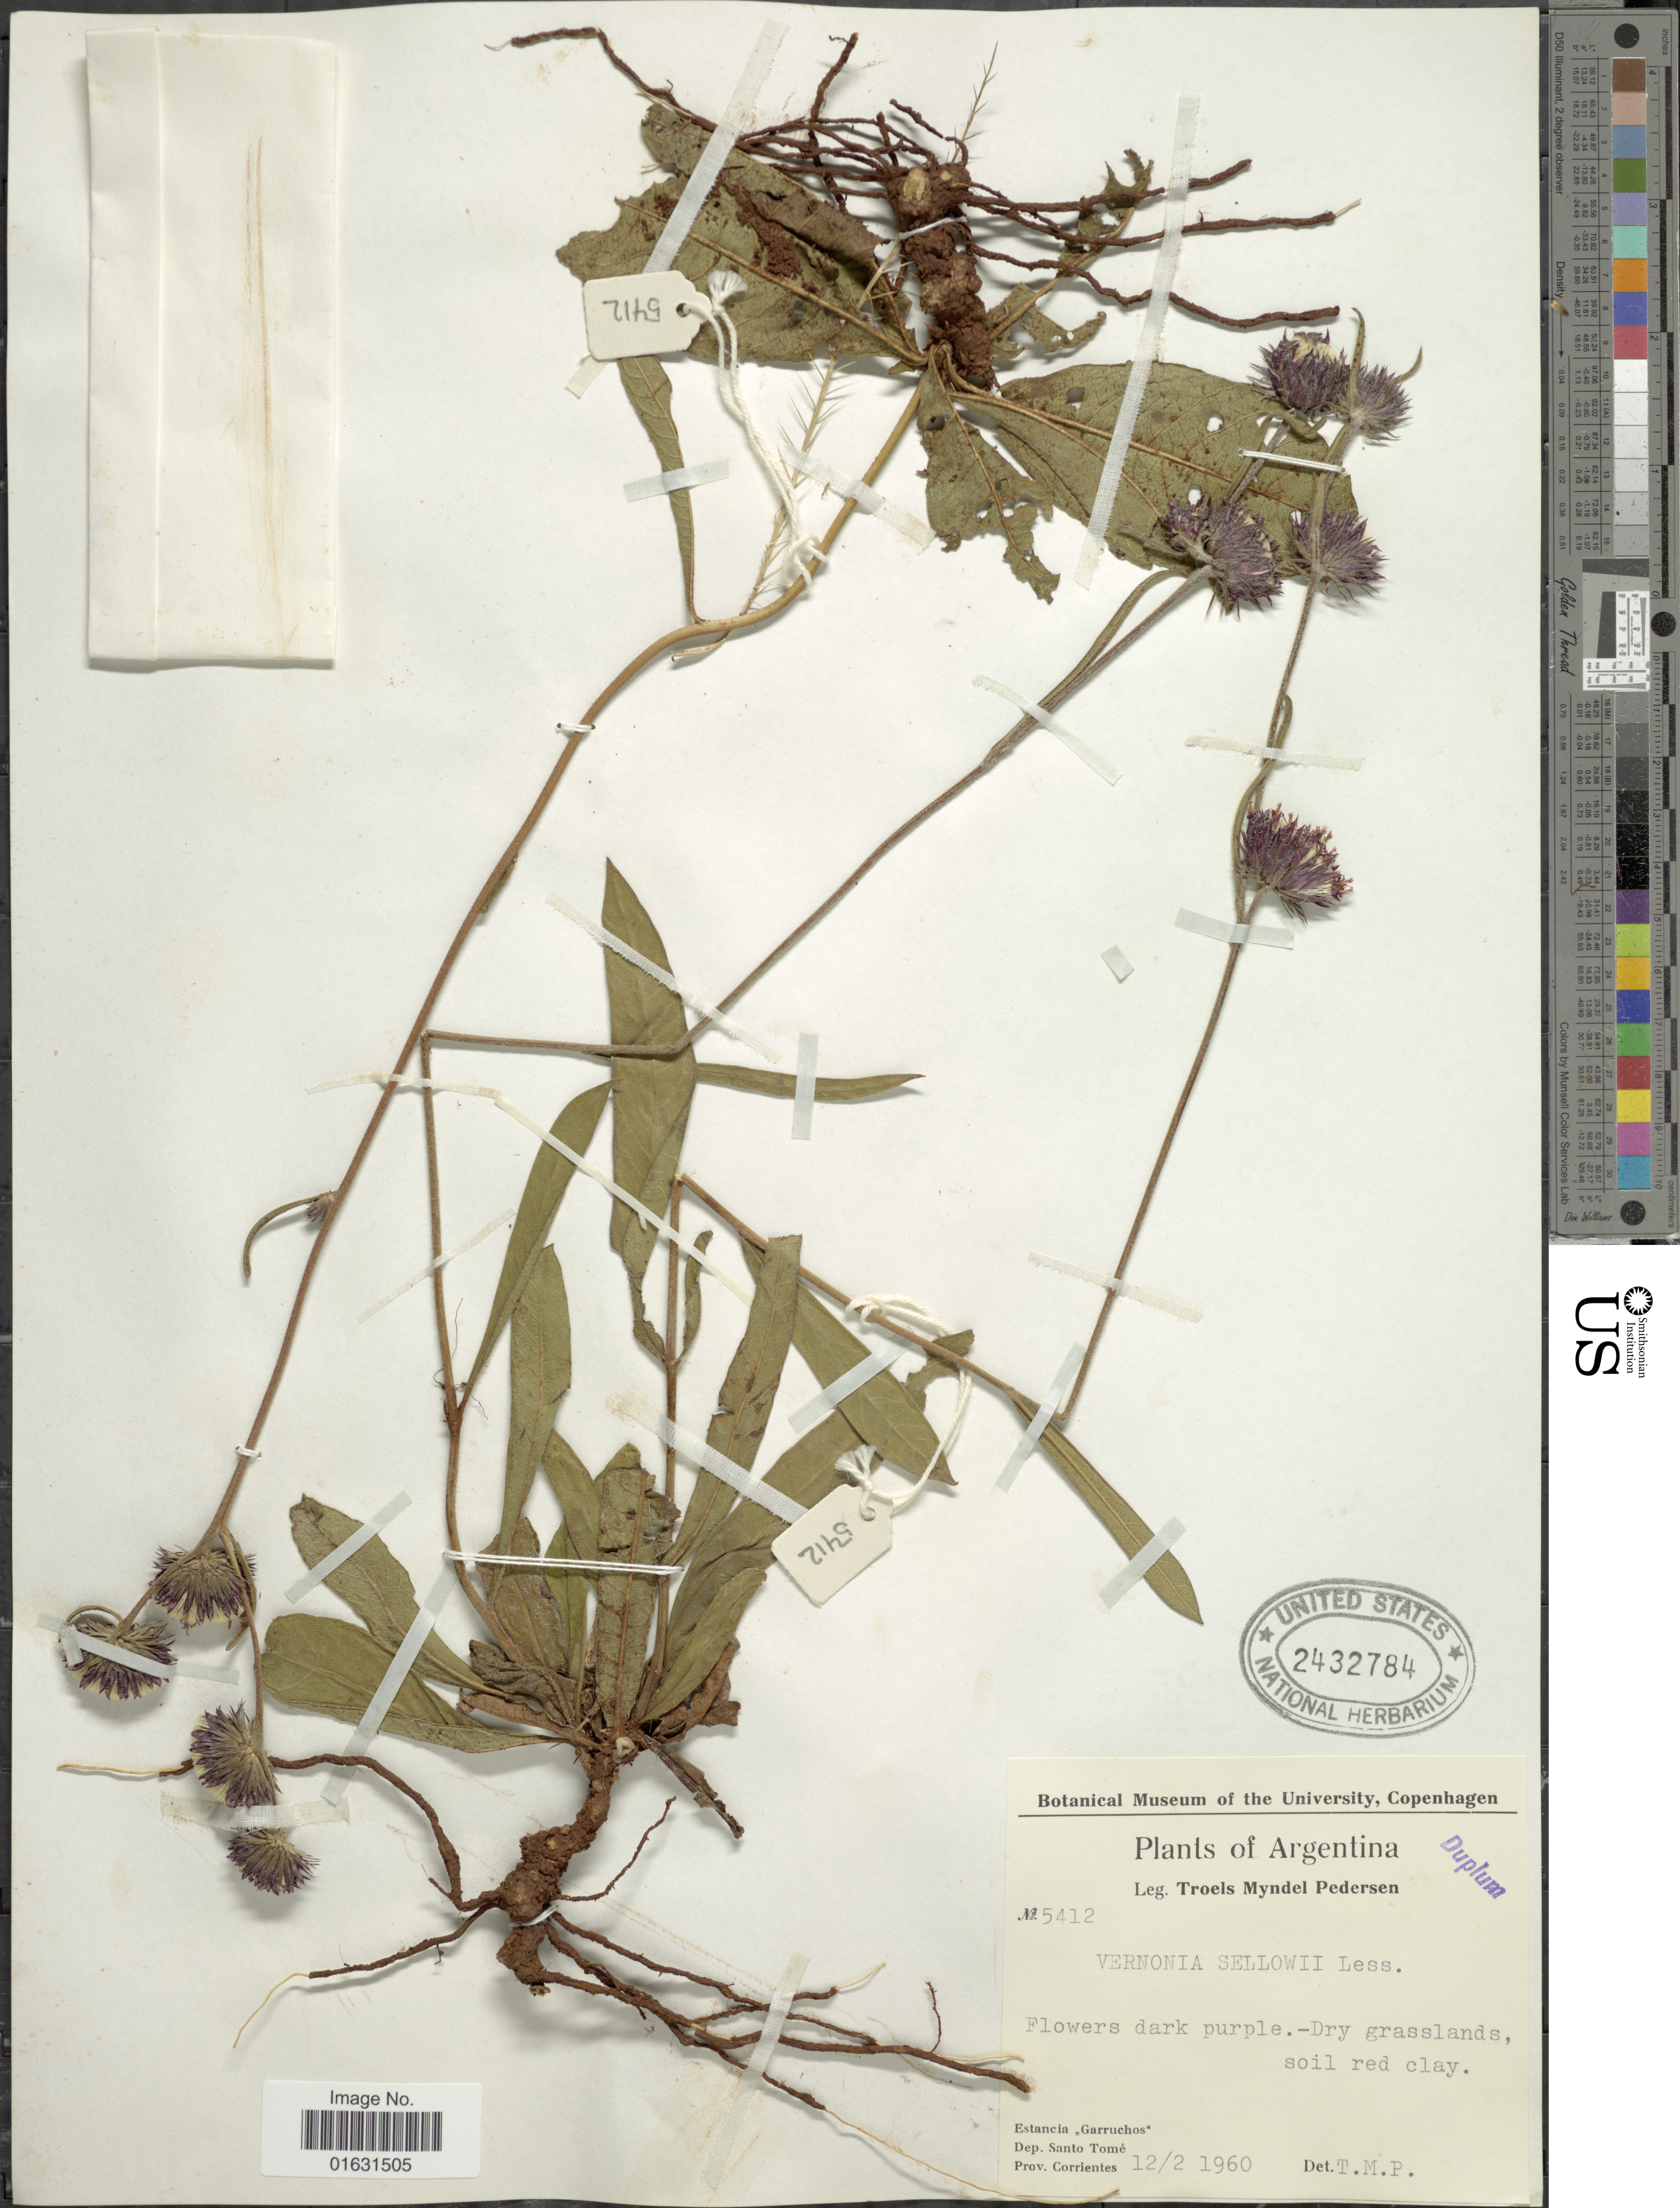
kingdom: Plantae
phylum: Tracheophyta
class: Magnoliopsida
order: Asterales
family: Asteraceae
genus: Lessingianthus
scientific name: Lessingianthus sellowii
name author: (Less.) H. Rob.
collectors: T. Pederson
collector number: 5412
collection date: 1960-02-12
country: Argentina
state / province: Corrientes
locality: Estancia Garruchos, Dep. Santo Tome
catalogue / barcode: US 2432784